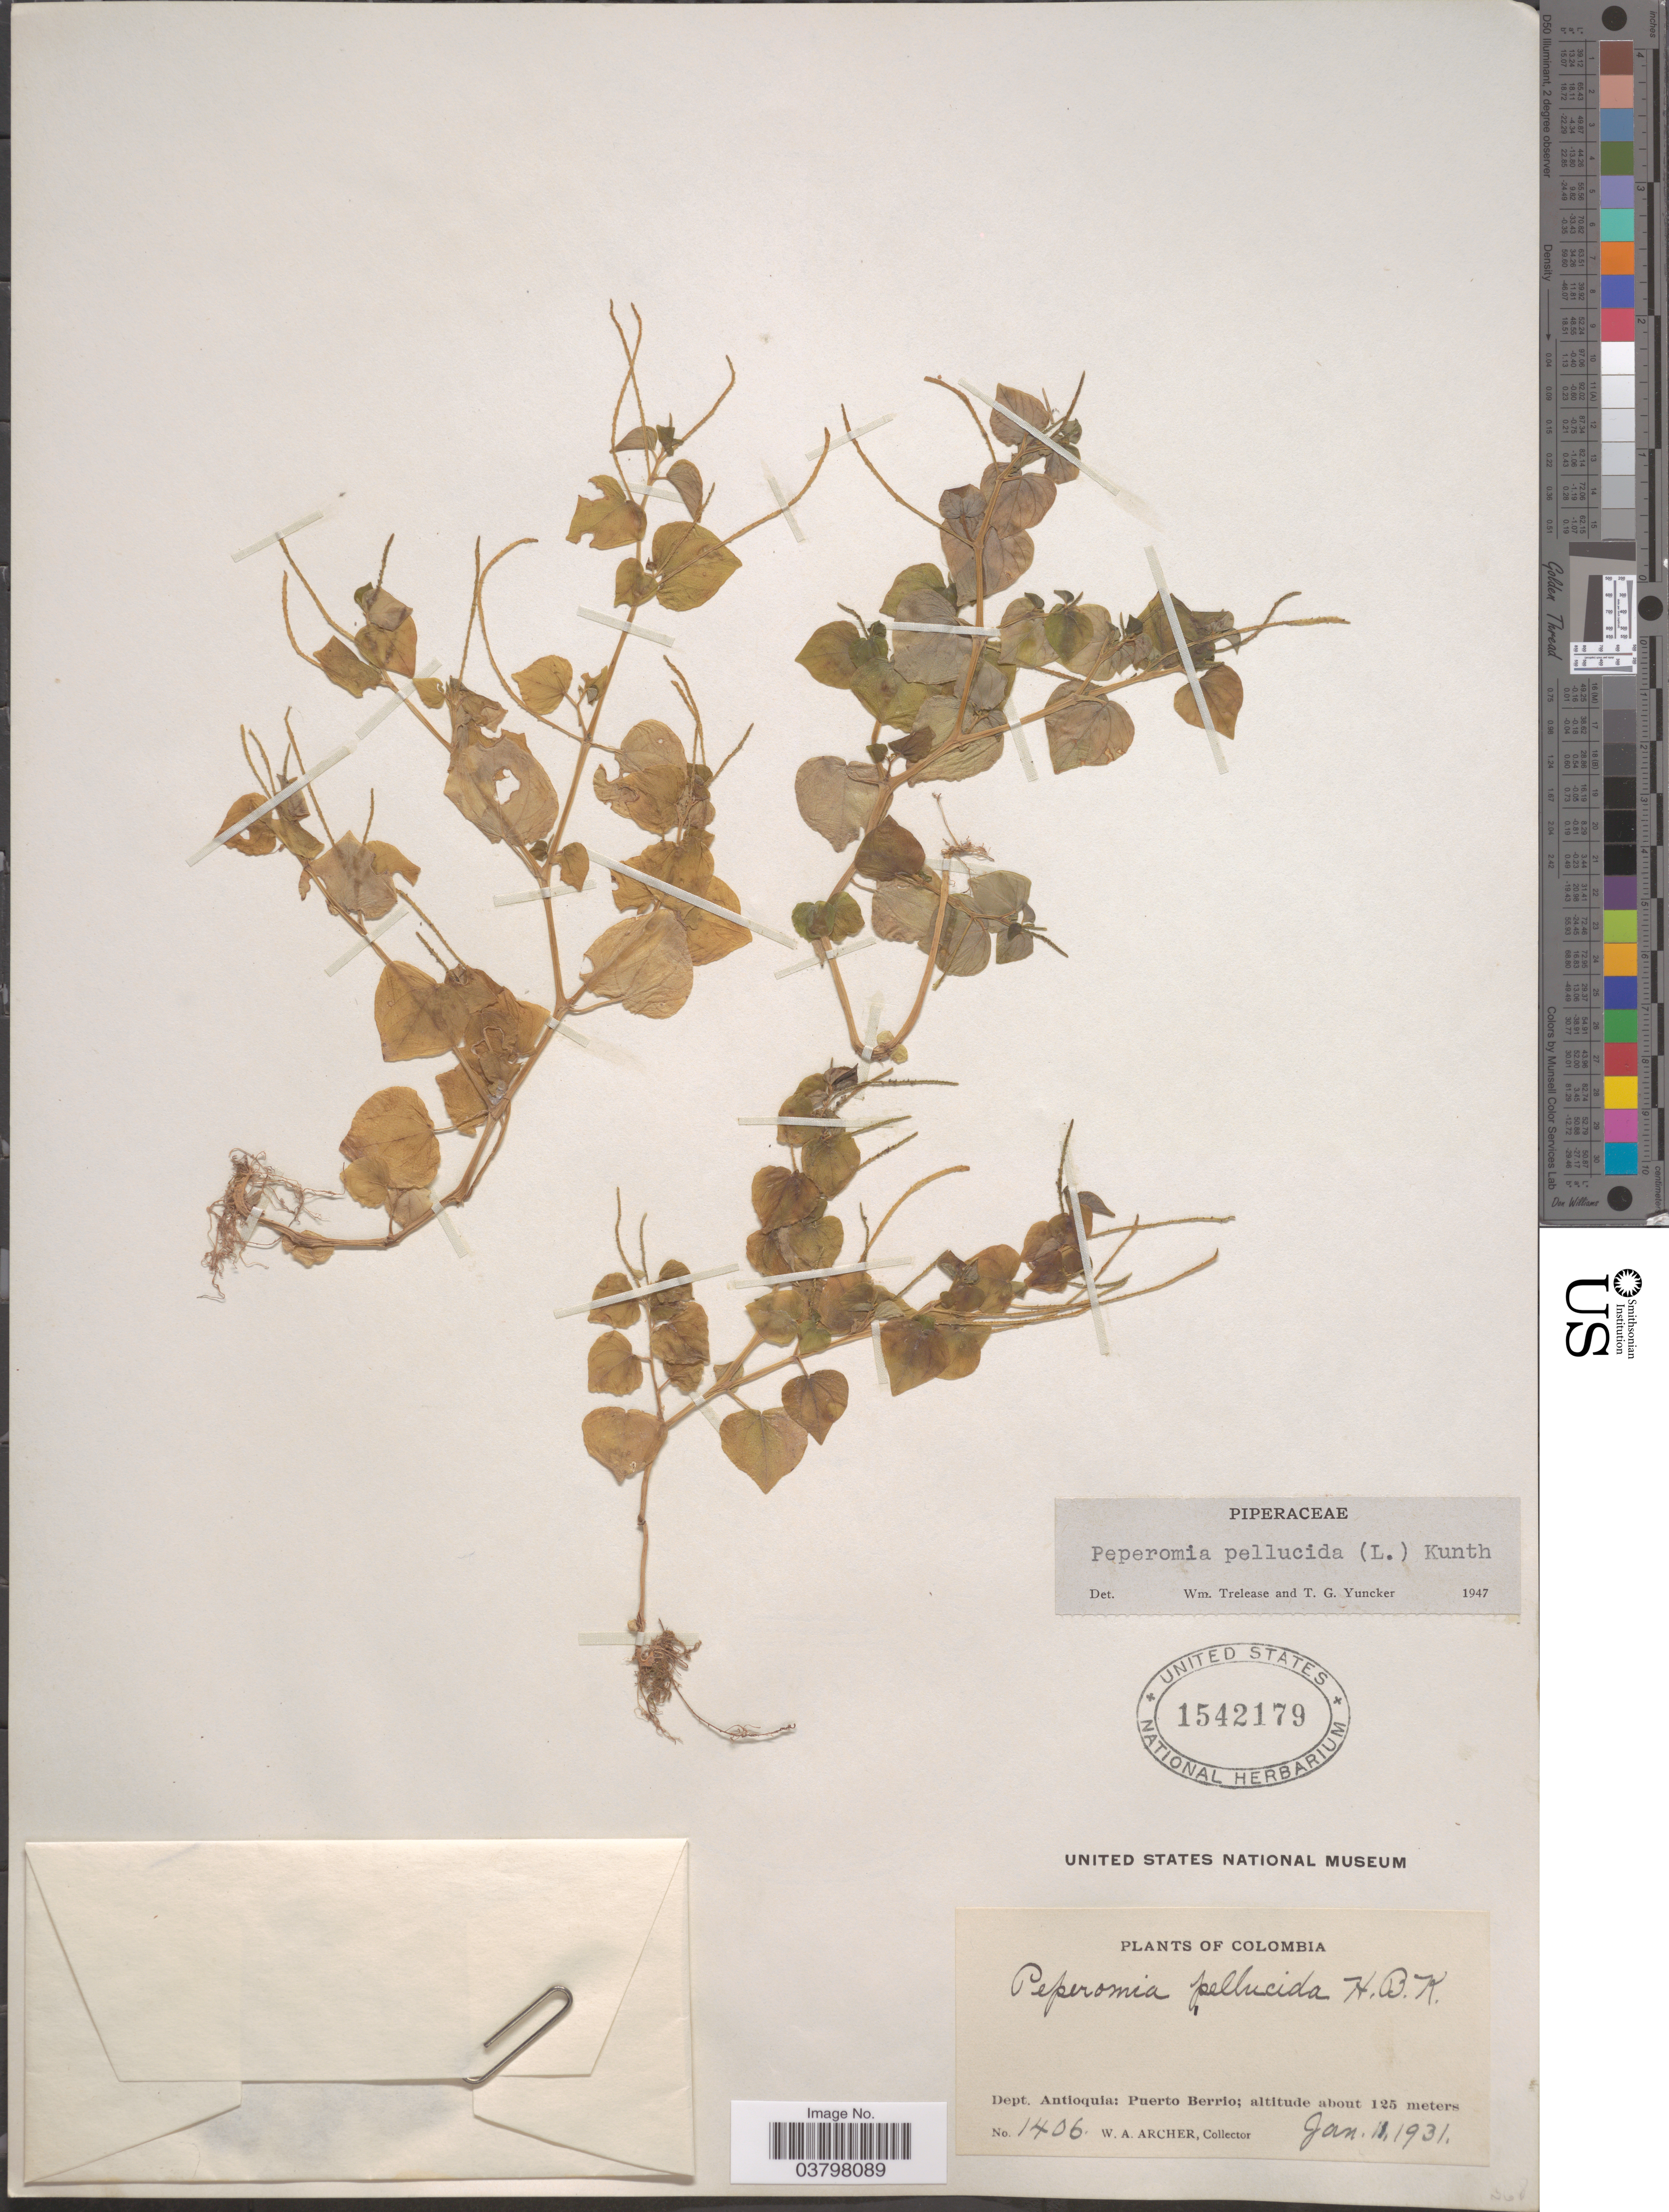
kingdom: Plantae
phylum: Tracheophyta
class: Magnoliopsida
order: Piperales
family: Piperaceae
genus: Peperomia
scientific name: Peperomia pellucida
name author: (L.) Kunth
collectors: W. Archer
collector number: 1406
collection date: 1931-01-11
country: Colombia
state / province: Antioquia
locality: Dept. Antioquia: Puerto Berrio.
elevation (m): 125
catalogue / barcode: US 1542179